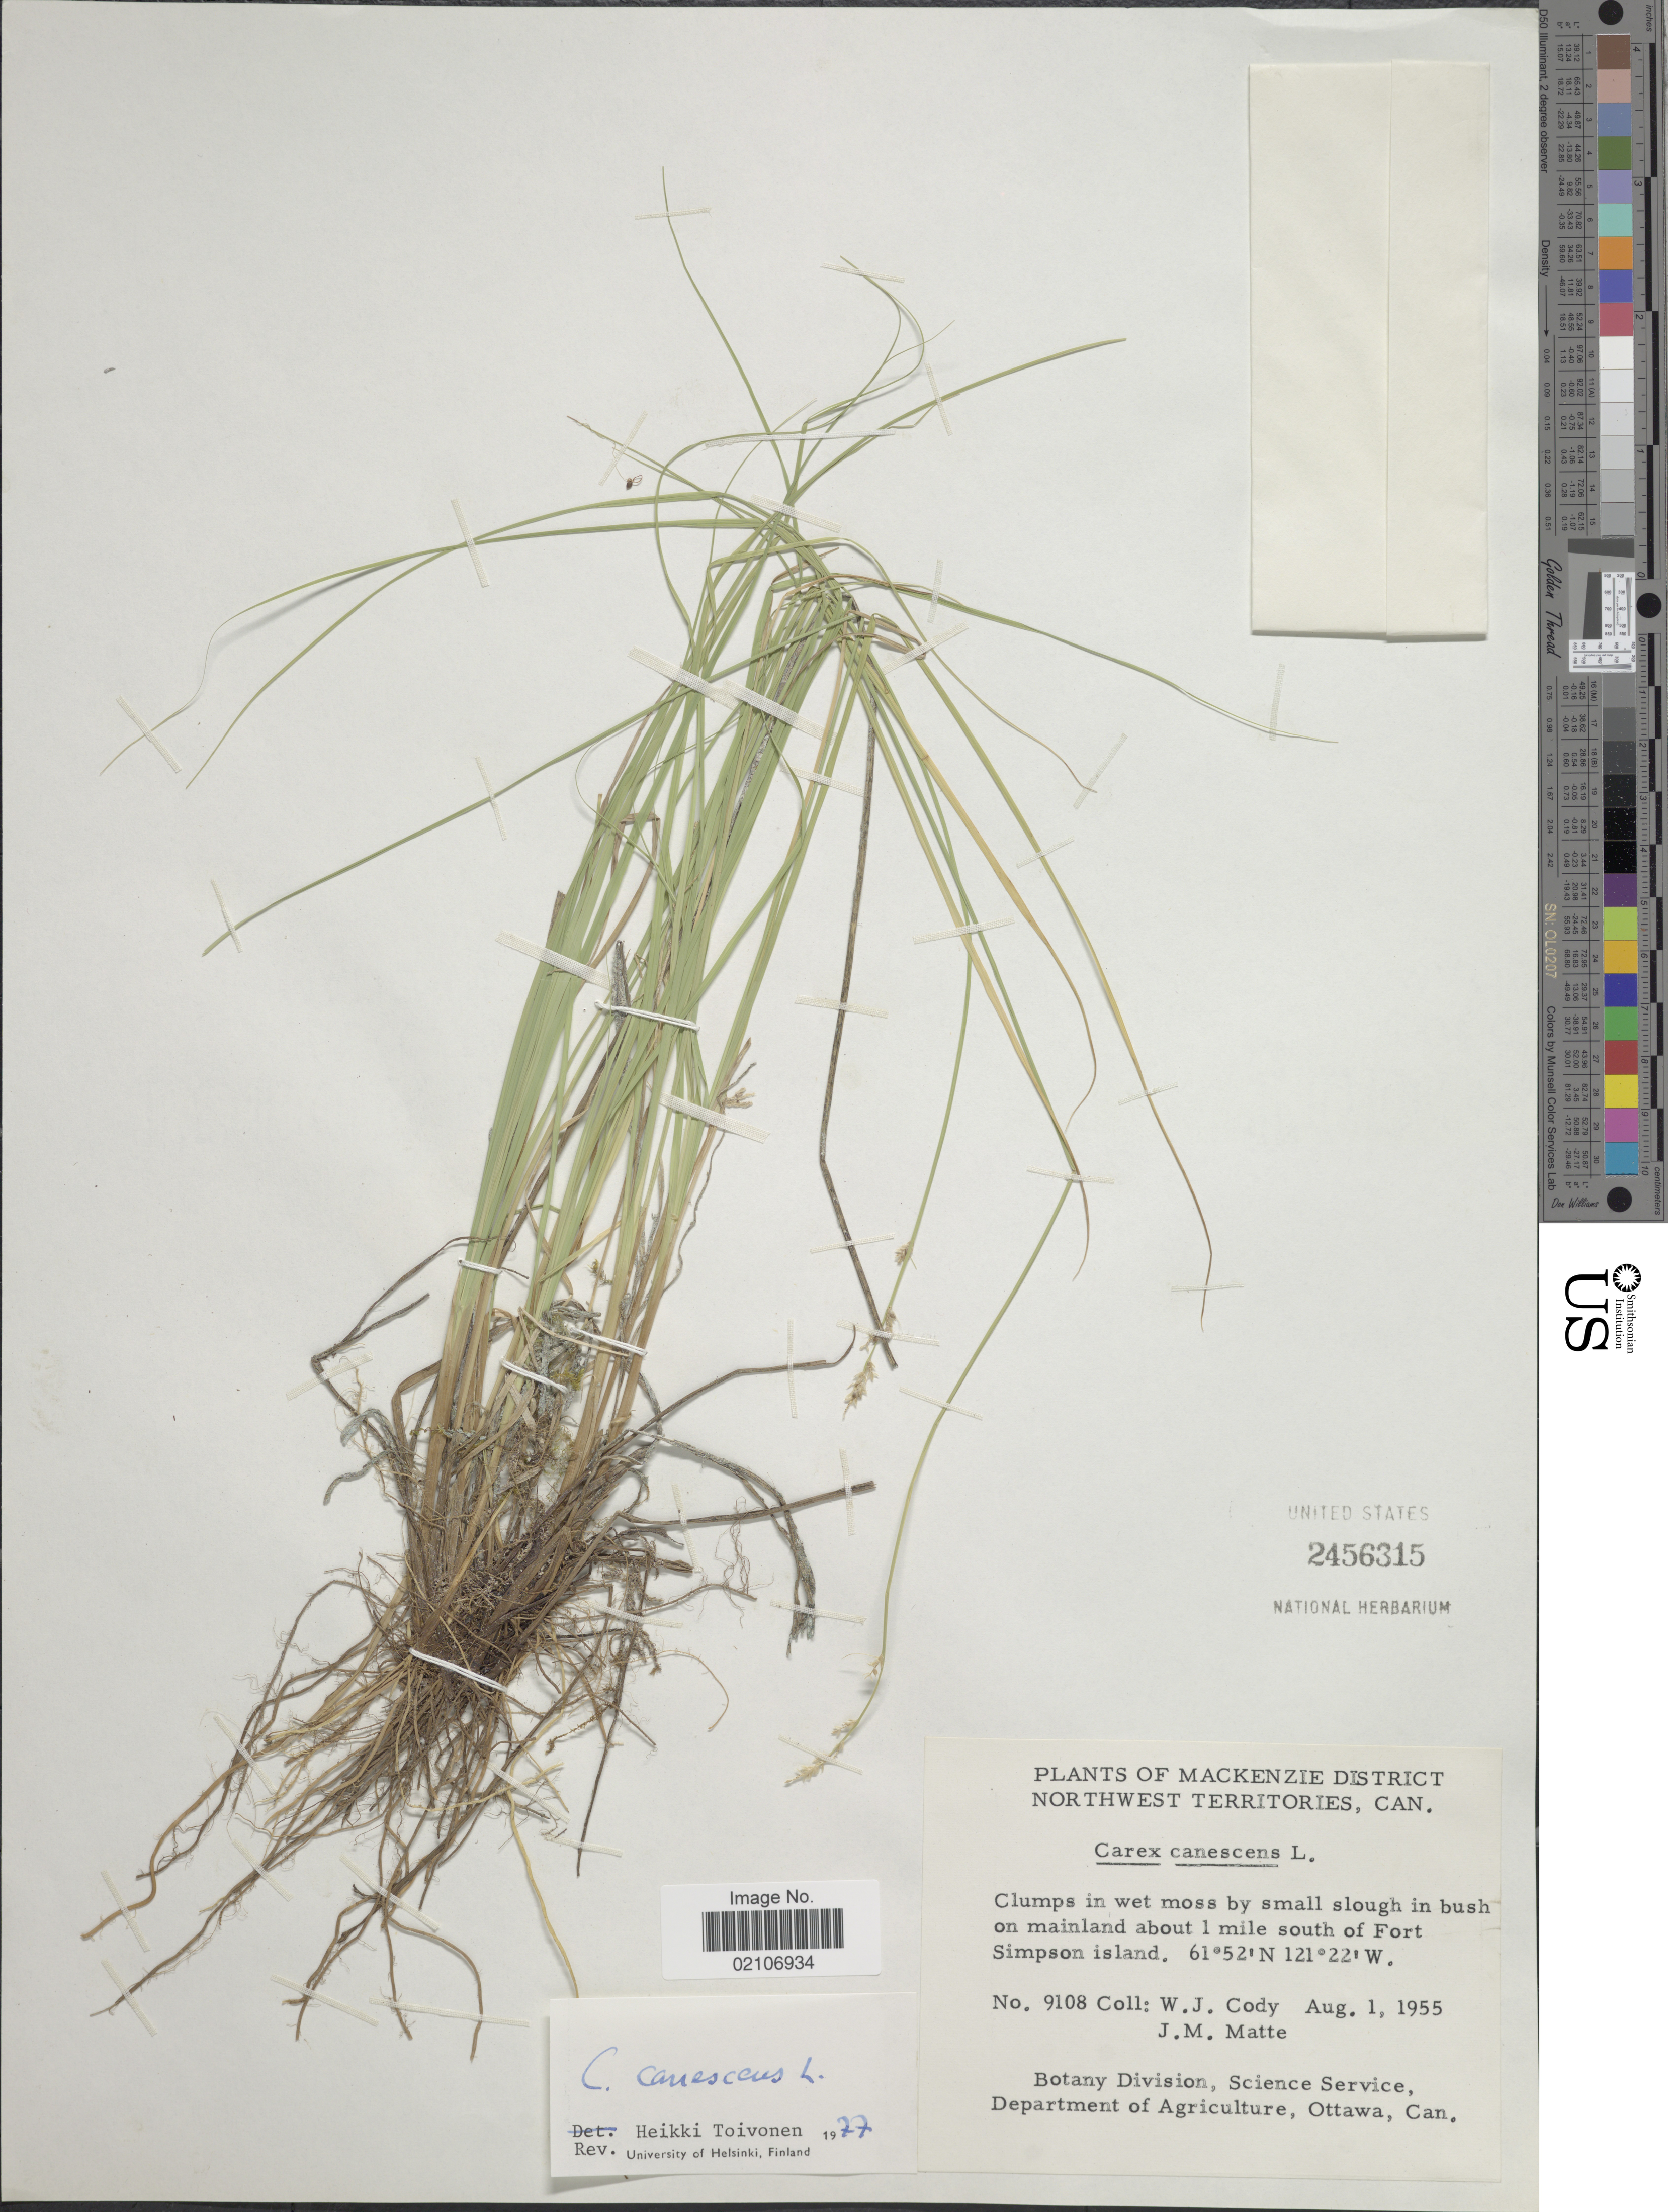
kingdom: Plantae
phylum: Tracheophyta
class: Liliopsida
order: Poales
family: Cyperaceae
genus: Carex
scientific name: Carex canescens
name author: L.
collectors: W. Cody & J. Matte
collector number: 9108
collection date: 1955-08-01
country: Canada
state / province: Northwest Territories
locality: Mackenzie District, Northwest Territories, Can. On mainland about 1 miles south of Fort Simpson island.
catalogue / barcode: US 2456315